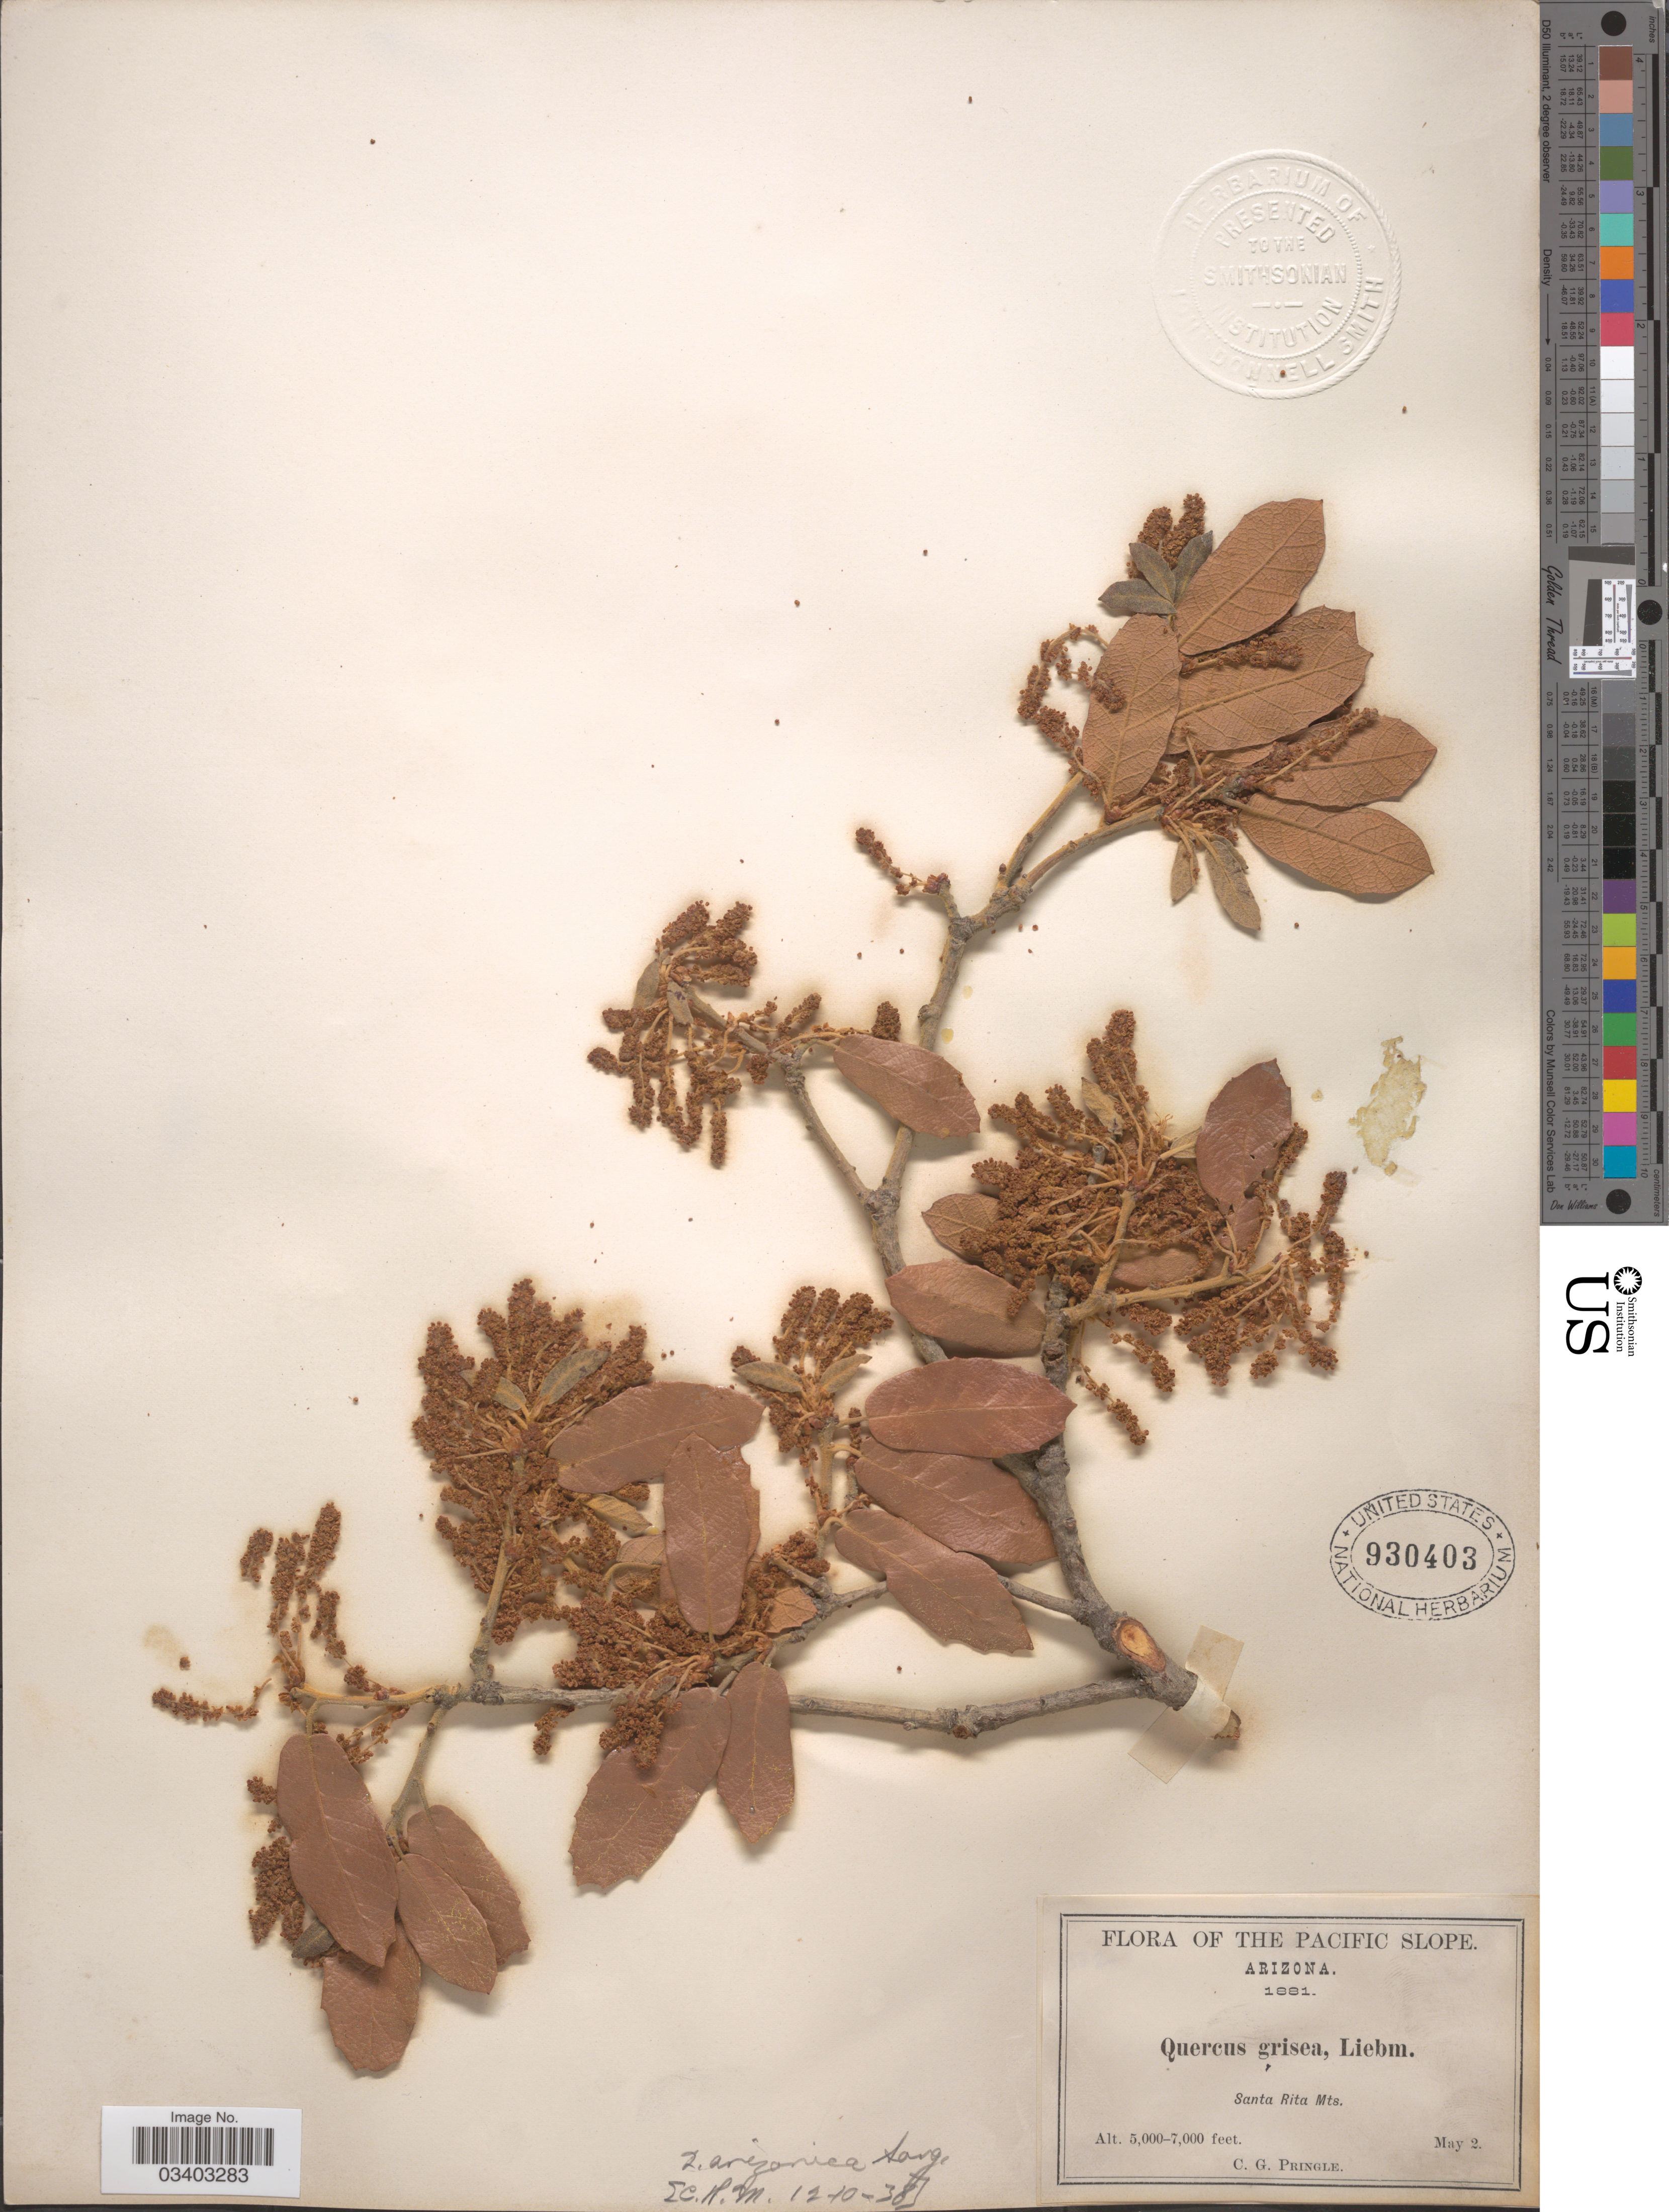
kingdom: Plantae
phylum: Tracheophyta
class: Magnoliopsida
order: Fagales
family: Fagaceae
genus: Quercus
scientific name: Quercus arizonica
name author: Sarg.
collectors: C. G. Pringle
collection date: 1881-05-02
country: United States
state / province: Arizona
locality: Pacific Slope. Santa Rita Mts.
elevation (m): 1524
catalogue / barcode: US 930403